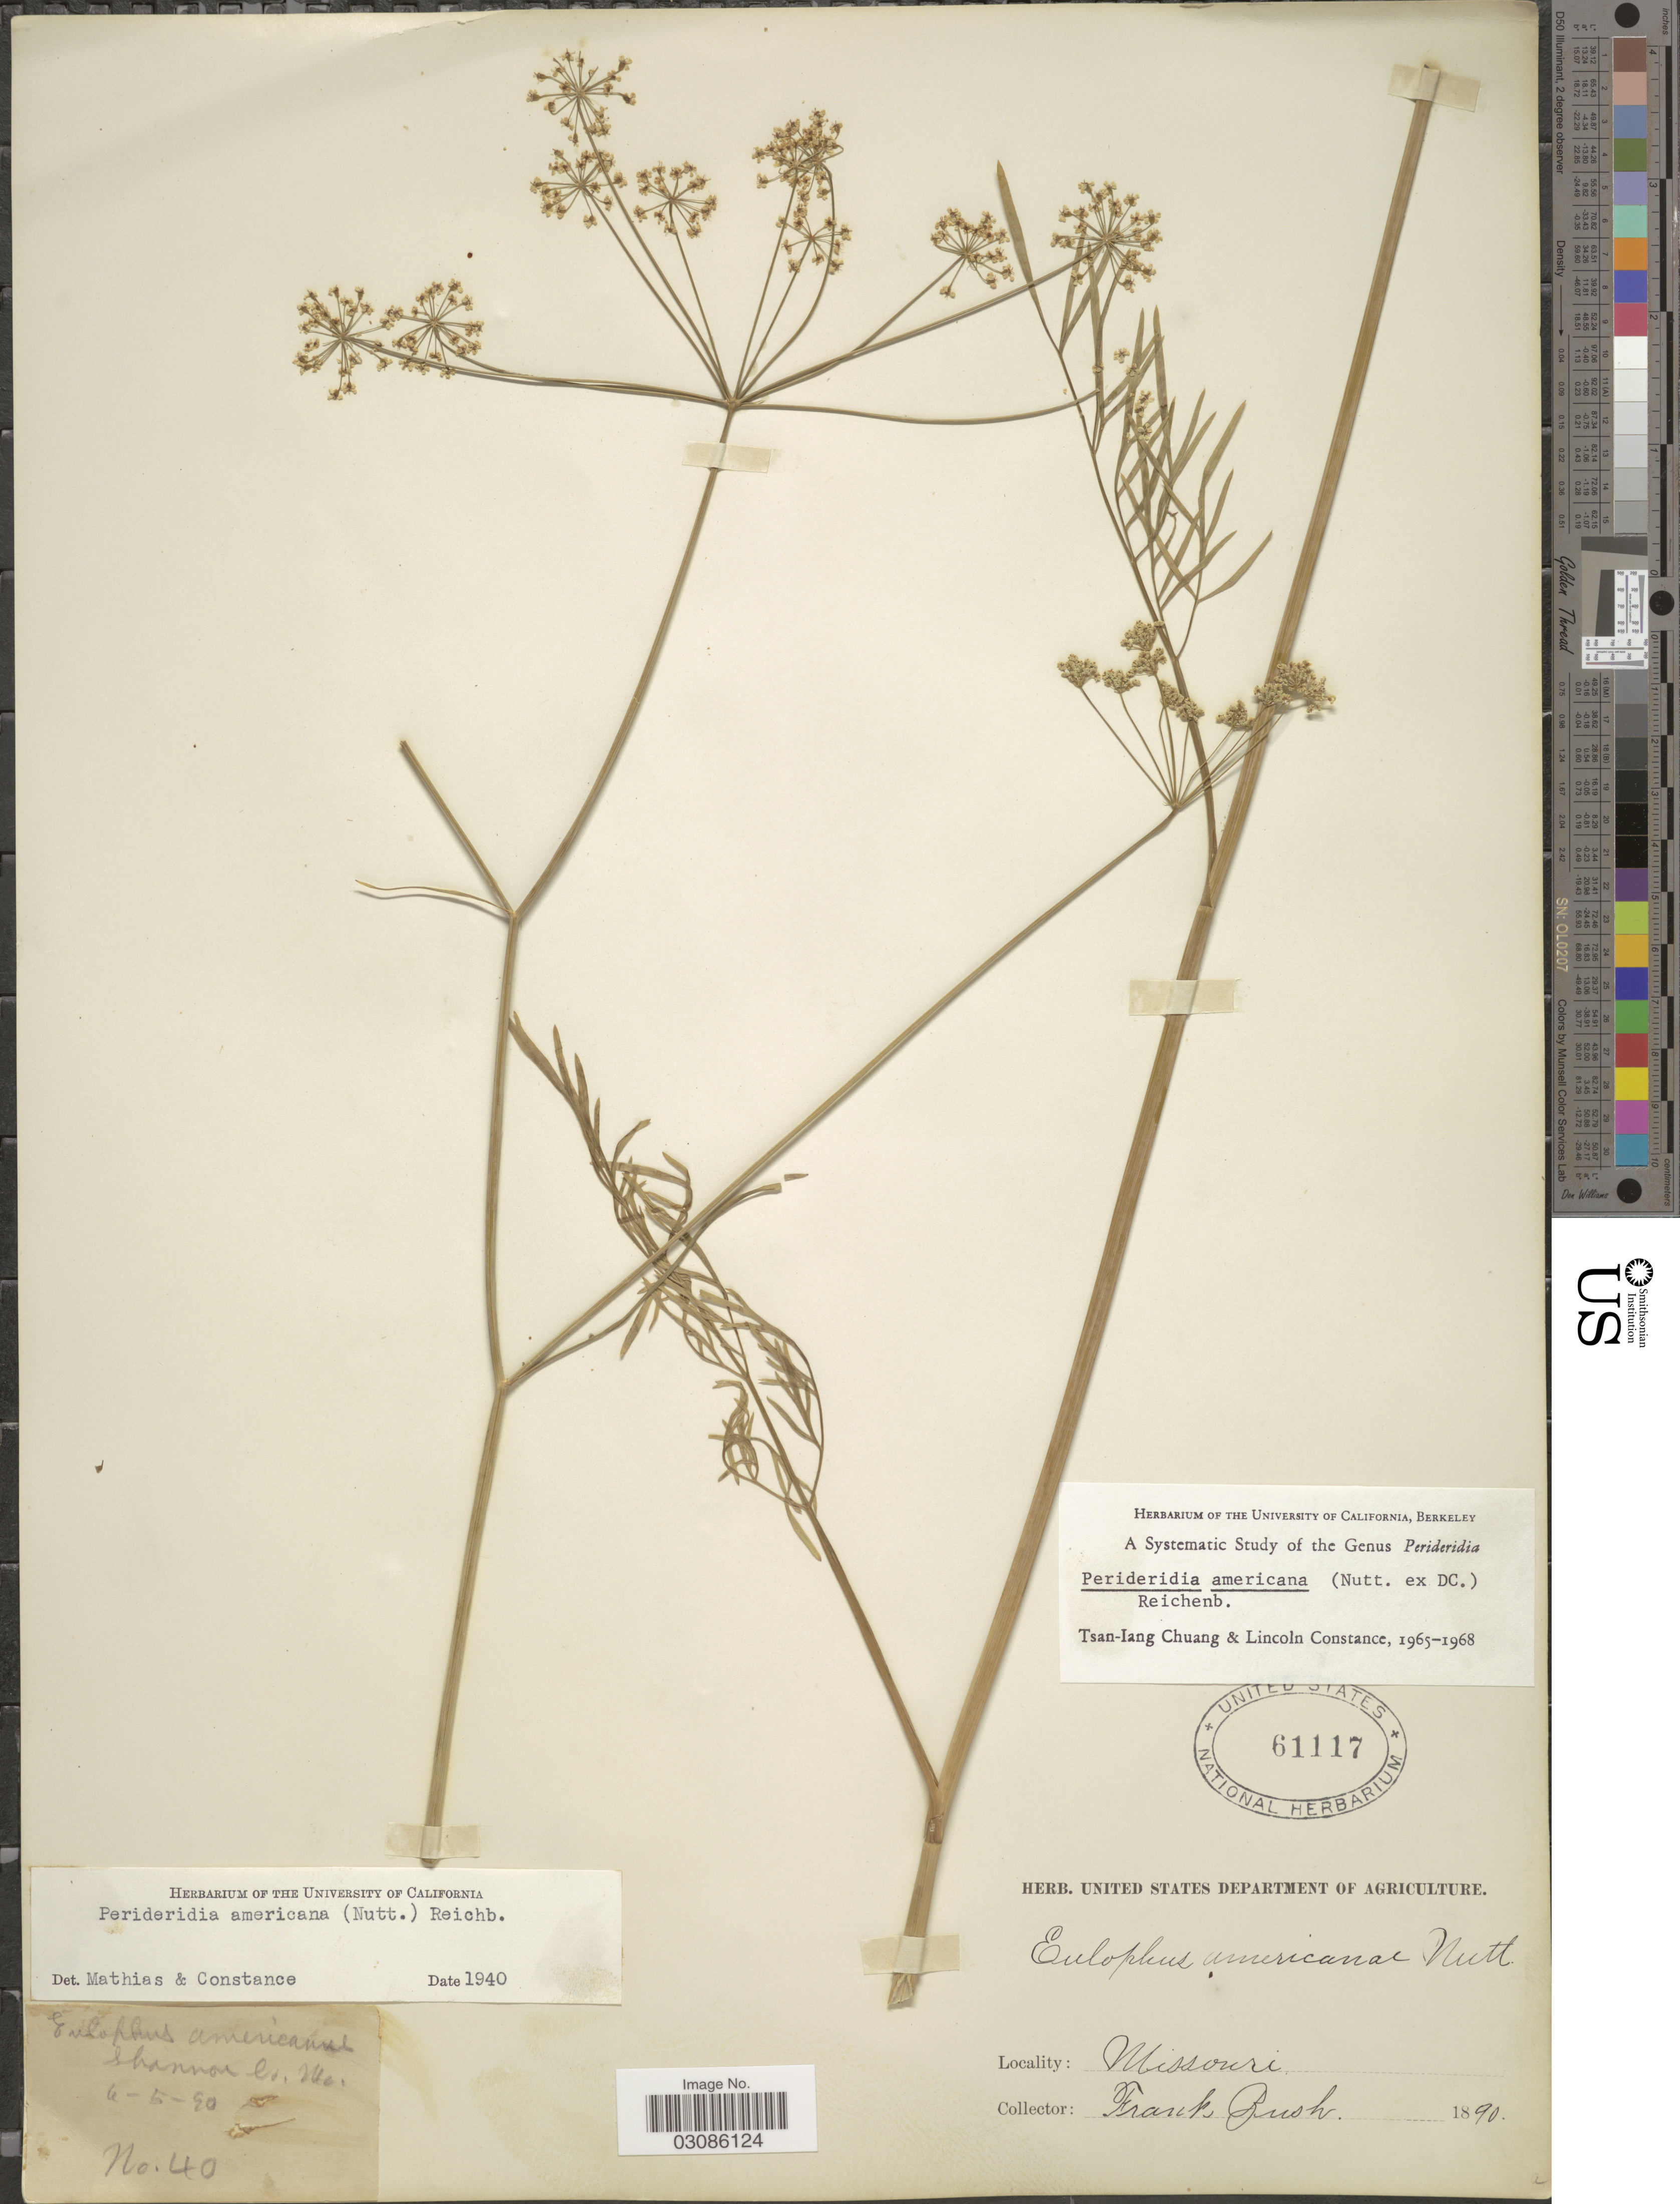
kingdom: Plantae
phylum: Tracheophyta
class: Magnoliopsida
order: Apiales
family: Apiaceae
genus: Perideridia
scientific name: Perideridia americana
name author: (Nutt. ex DC.) Rchb. ex Steud.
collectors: F. Brush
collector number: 40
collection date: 1890-06-05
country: United States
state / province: Missouri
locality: Shannon Co.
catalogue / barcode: US 61117